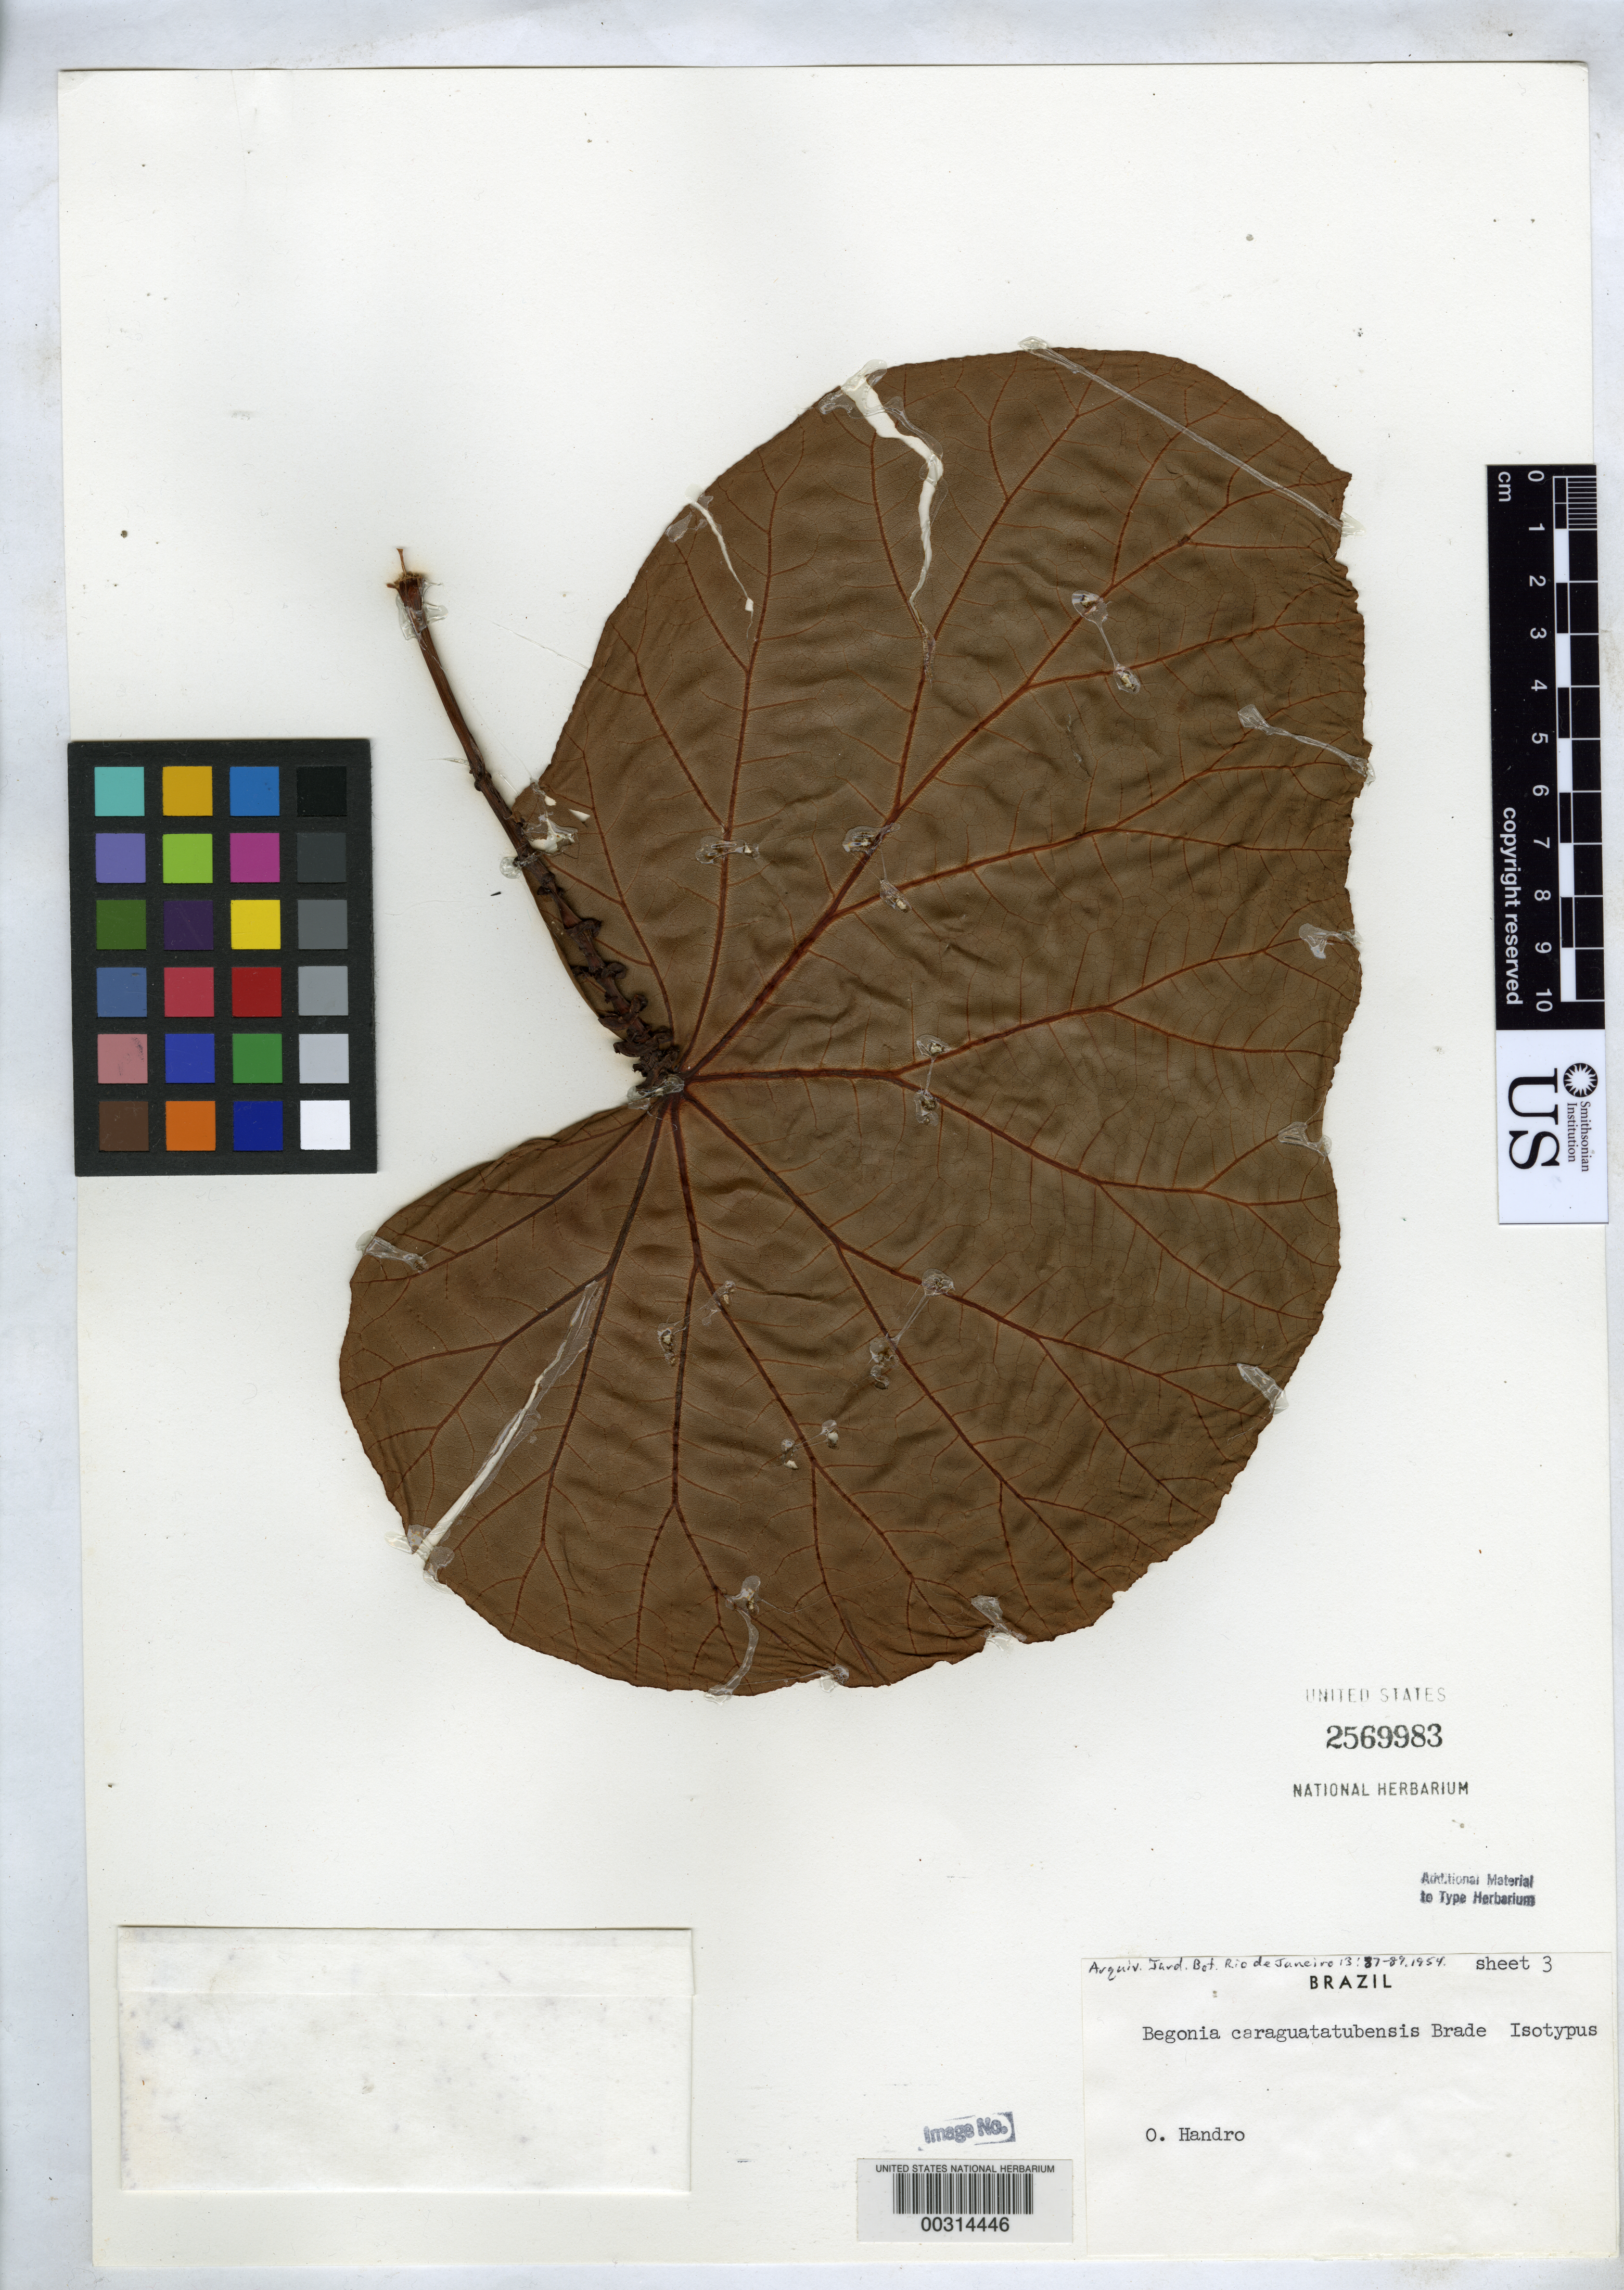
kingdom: Plantae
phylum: Tracheophyta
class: Magnoliopsida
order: Cucurbitales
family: Begoniaceae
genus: Begonia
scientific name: Begonia caraguatatubensis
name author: Brade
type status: Isotype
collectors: O. Handro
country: Brazil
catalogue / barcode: US 2569983